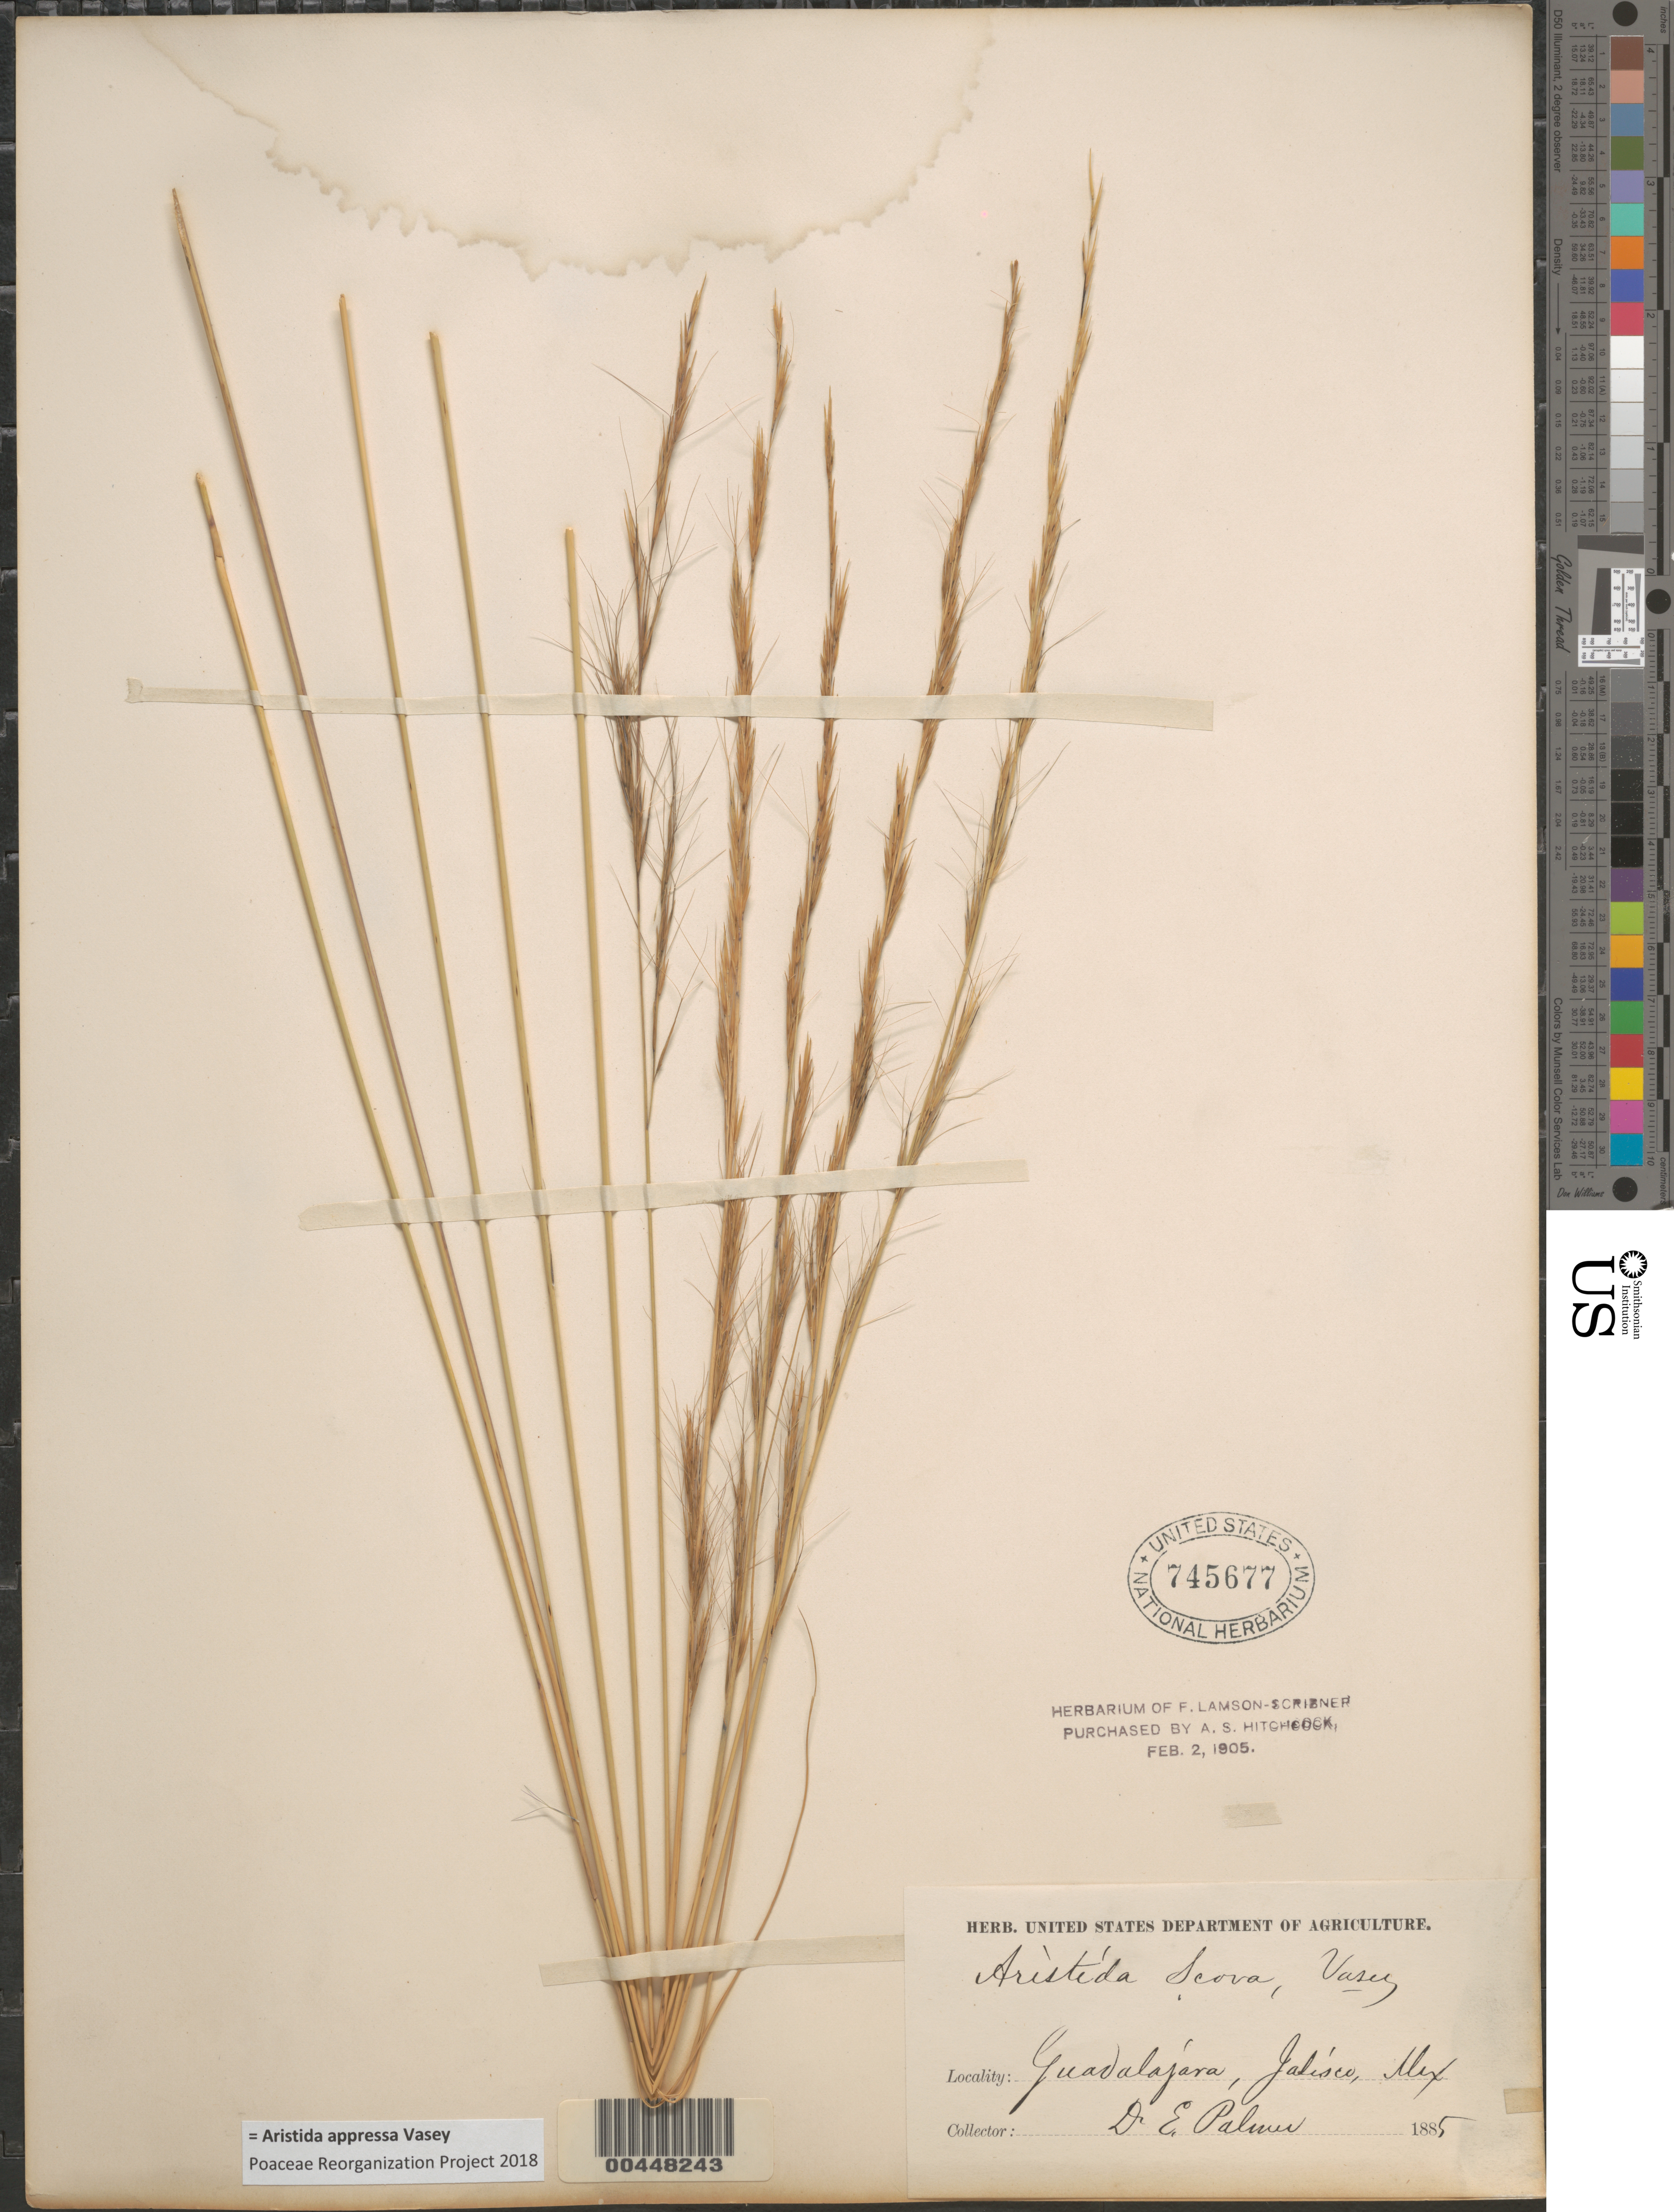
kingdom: Plantae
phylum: Tracheophyta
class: Liliopsida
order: Poales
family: Poaceae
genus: Aristida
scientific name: Aristida appressa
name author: Vasey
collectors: E. Palmer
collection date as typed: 1885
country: Mexico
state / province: Jalisco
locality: Guadalajara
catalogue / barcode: US 745677